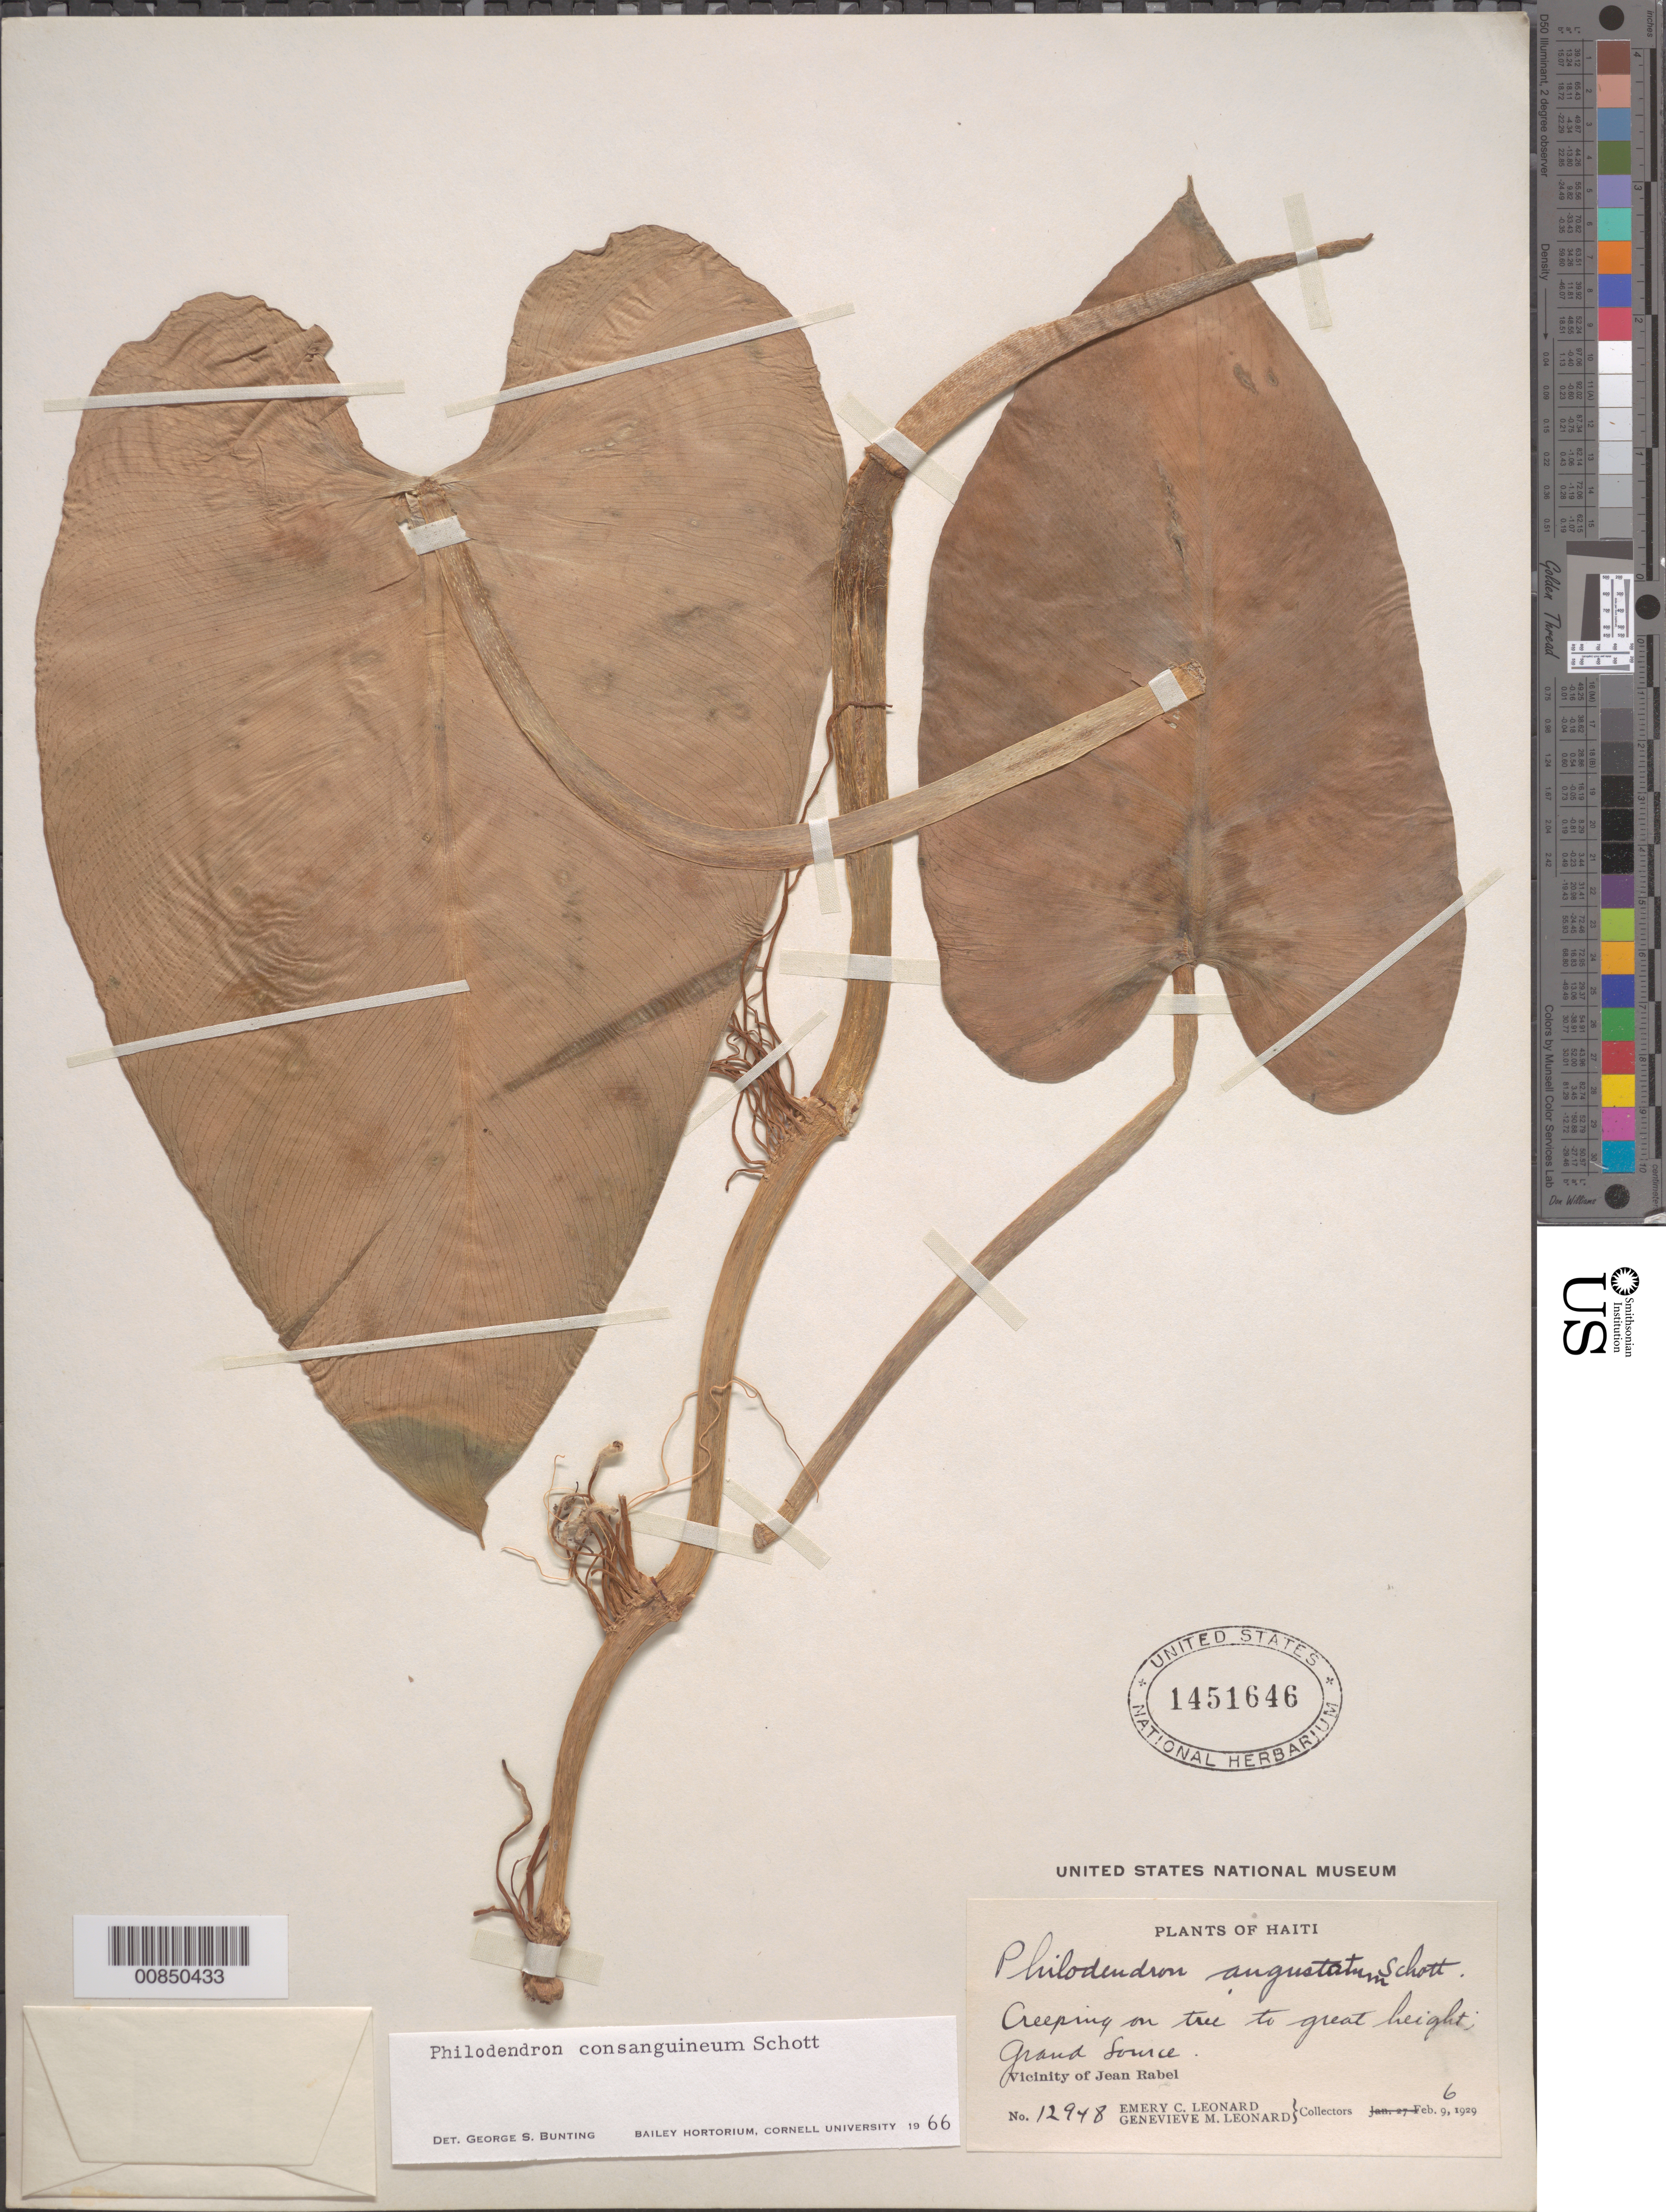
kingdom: Plantae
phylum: Tracheophyta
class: Liliopsida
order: Alismatales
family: Araceae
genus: Philodendron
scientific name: Philodendron consanguineum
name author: Schott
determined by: Bunting, G. S.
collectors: E. C. Leonard & G. M. Leonard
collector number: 12948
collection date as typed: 06 Feb 1929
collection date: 1929-02-06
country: Haiti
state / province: Nord-Ouest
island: Hispaniola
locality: Vicinity of Jean Rabel, Grand Source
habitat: On tree to great height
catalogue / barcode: US 1451646